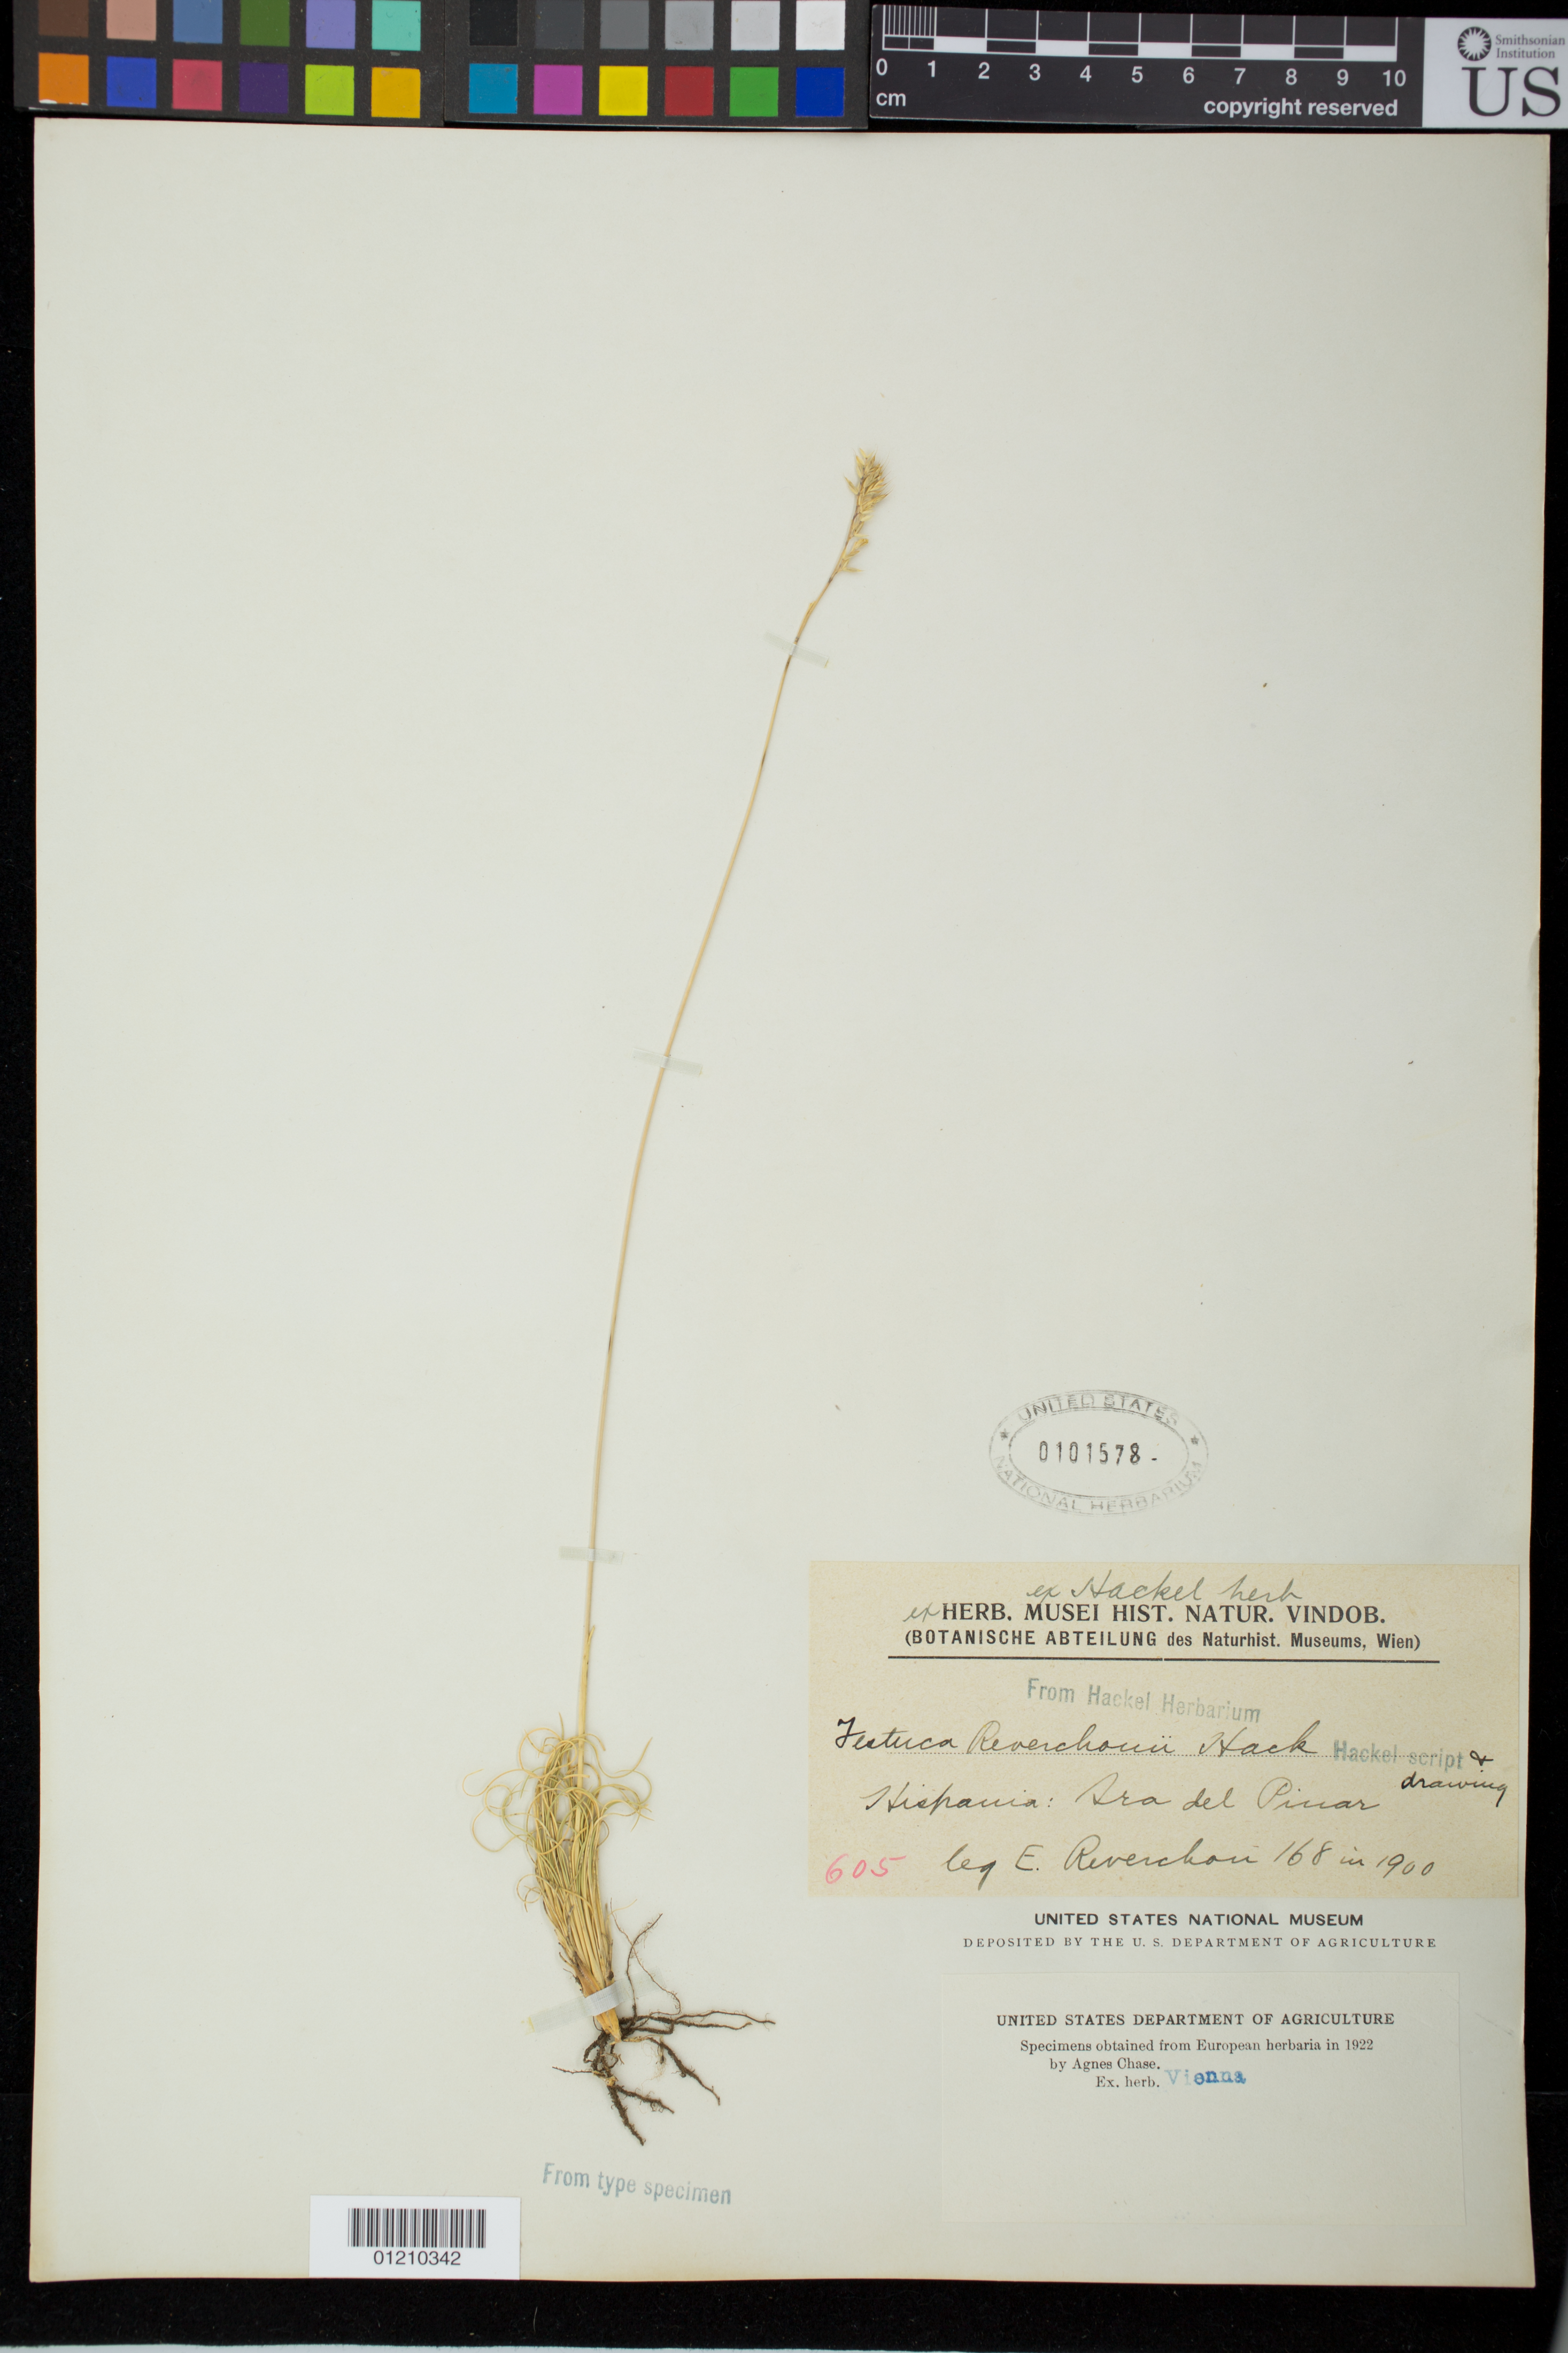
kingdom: Plantae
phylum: Tracheophyta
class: Liliopsida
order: Poales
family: Poaceae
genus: Festuca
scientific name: Festuca reverchonii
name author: Hack.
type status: Type Collection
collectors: E. Reverchon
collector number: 168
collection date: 1900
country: Spain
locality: Hispania, Sierra del Pinar.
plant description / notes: Fragmentary material of type specimen ex herb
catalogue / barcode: US 101578